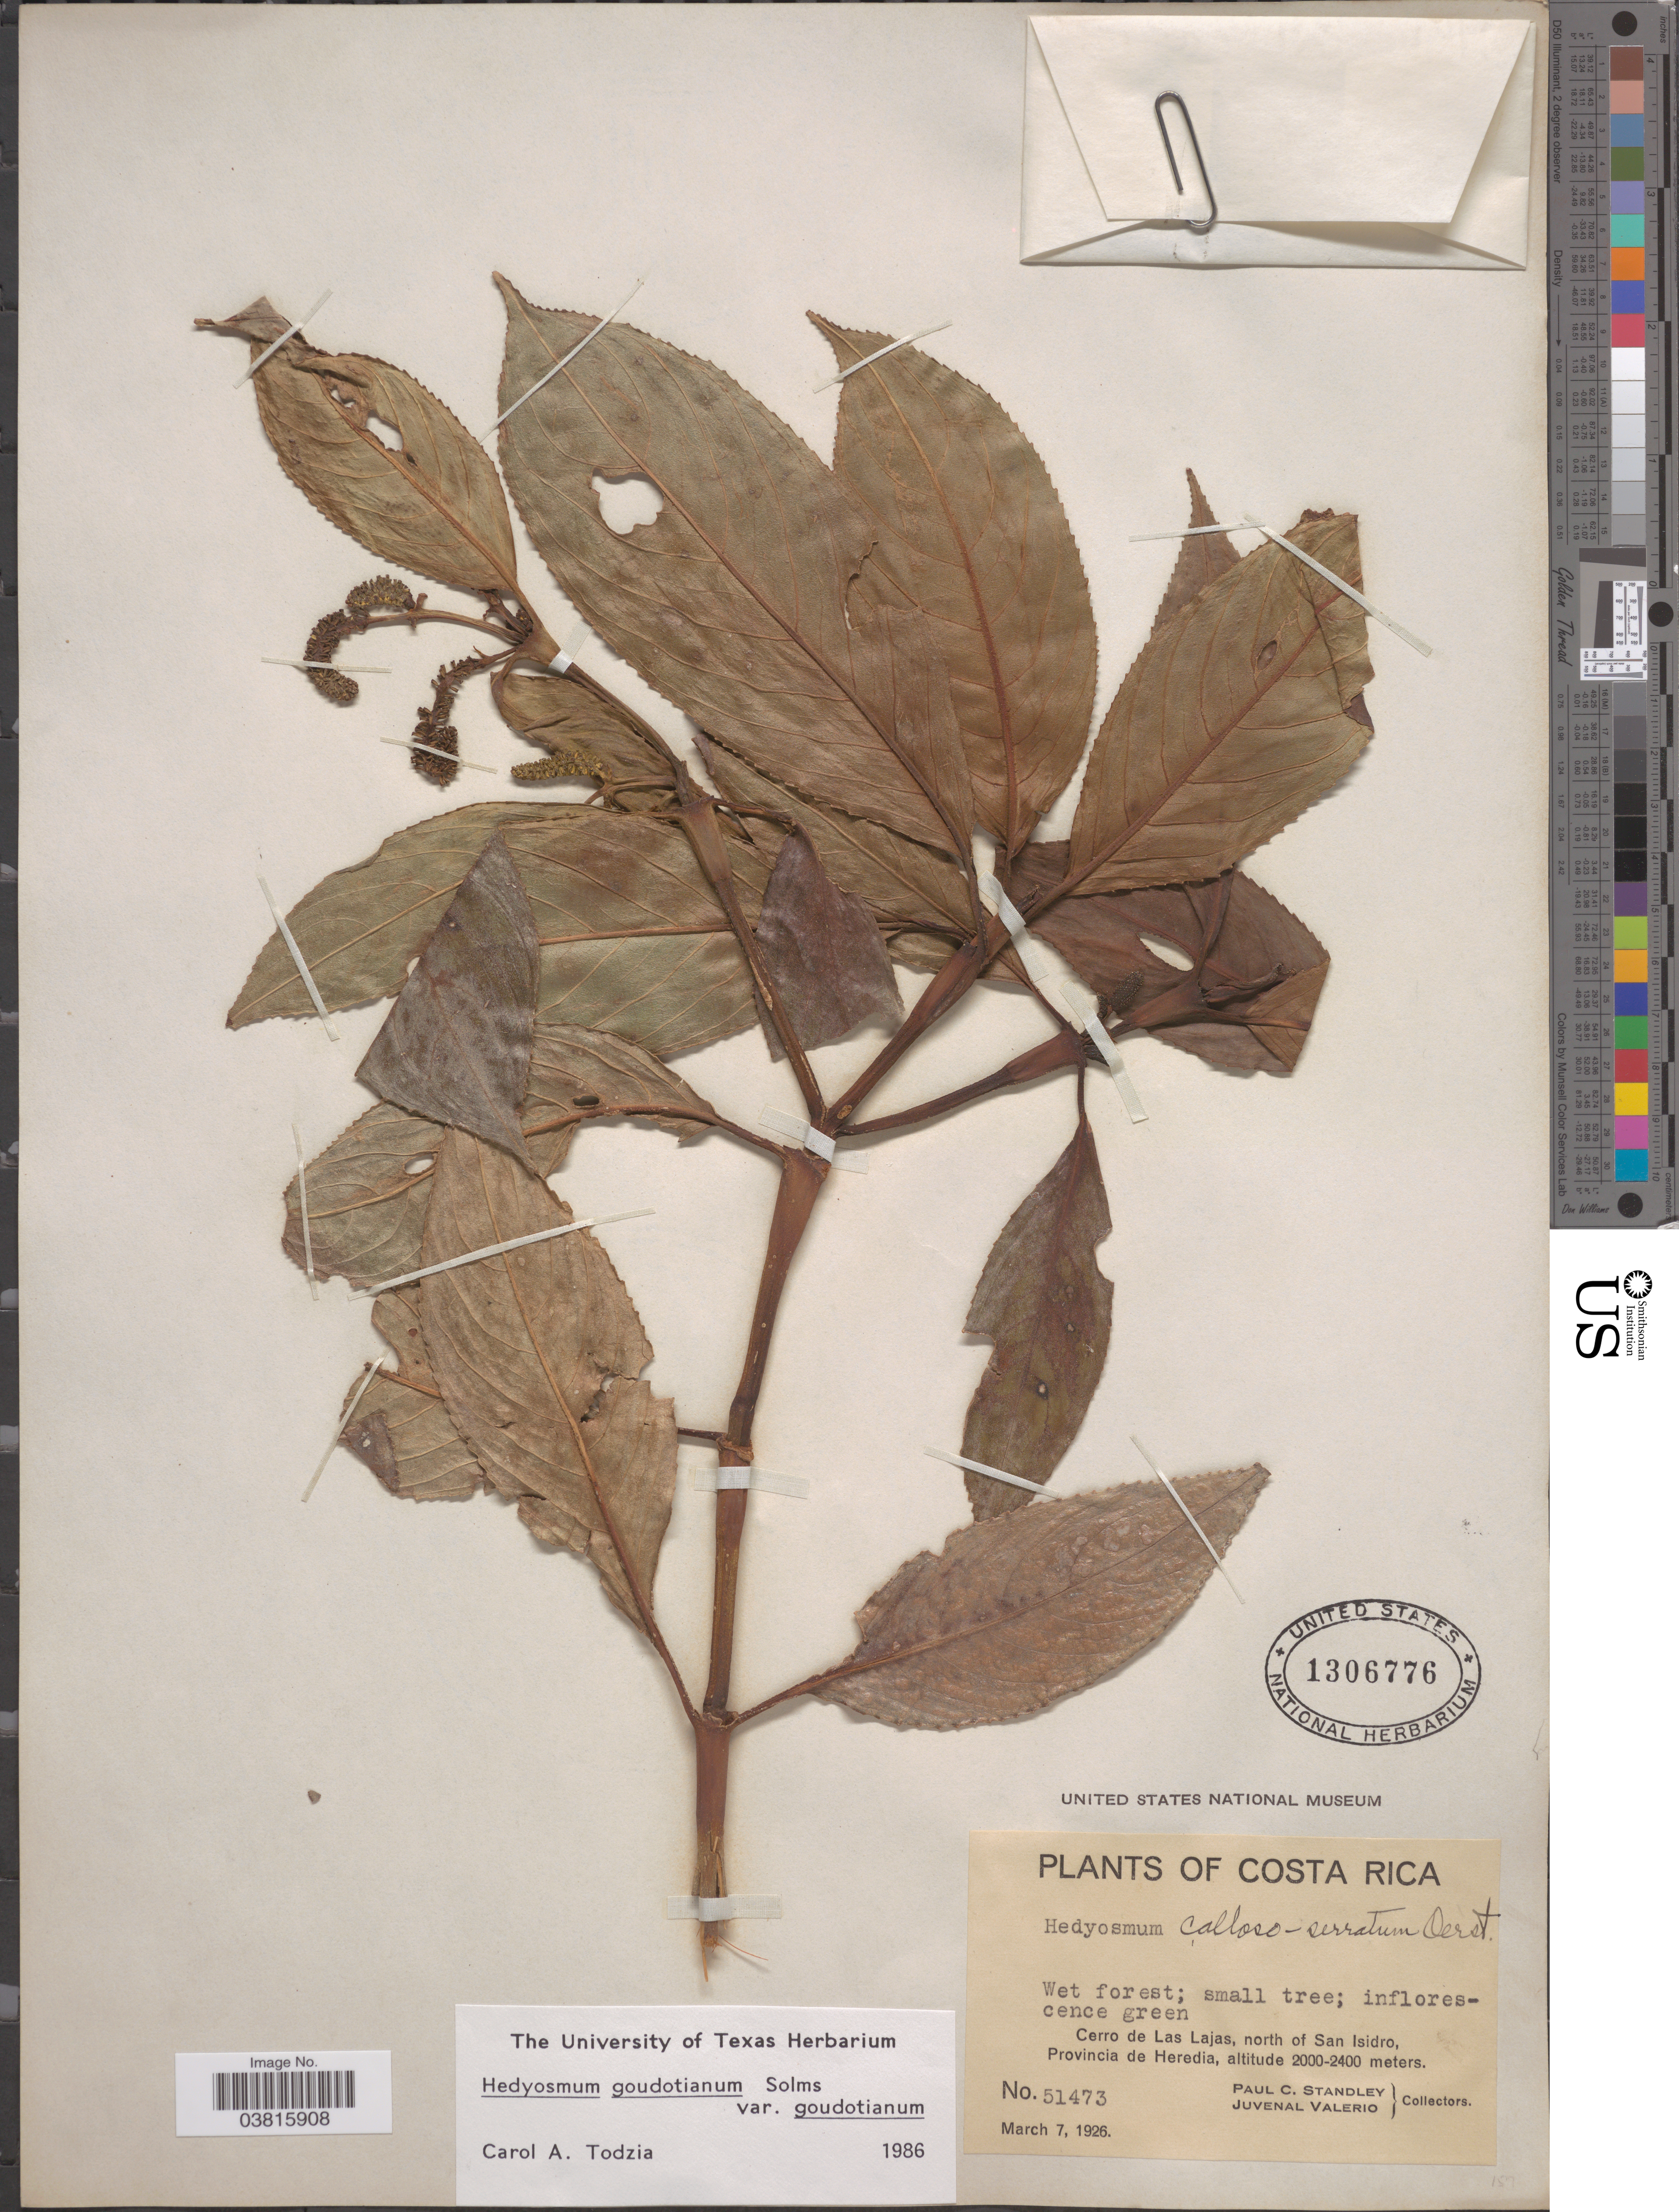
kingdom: Plantae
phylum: Tracheophyta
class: Magnoliopsida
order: Chloranthales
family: Chloranthaceae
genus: Hedyosmum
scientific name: Hedyosmum goudotianum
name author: Solms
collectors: P. C. Standley & J. Valerio R.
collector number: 51473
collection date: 1926-03-07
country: Costa Rica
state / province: Heredia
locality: Cerro de Las Lajas, north of San Isidro.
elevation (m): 2000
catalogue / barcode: US 1306776